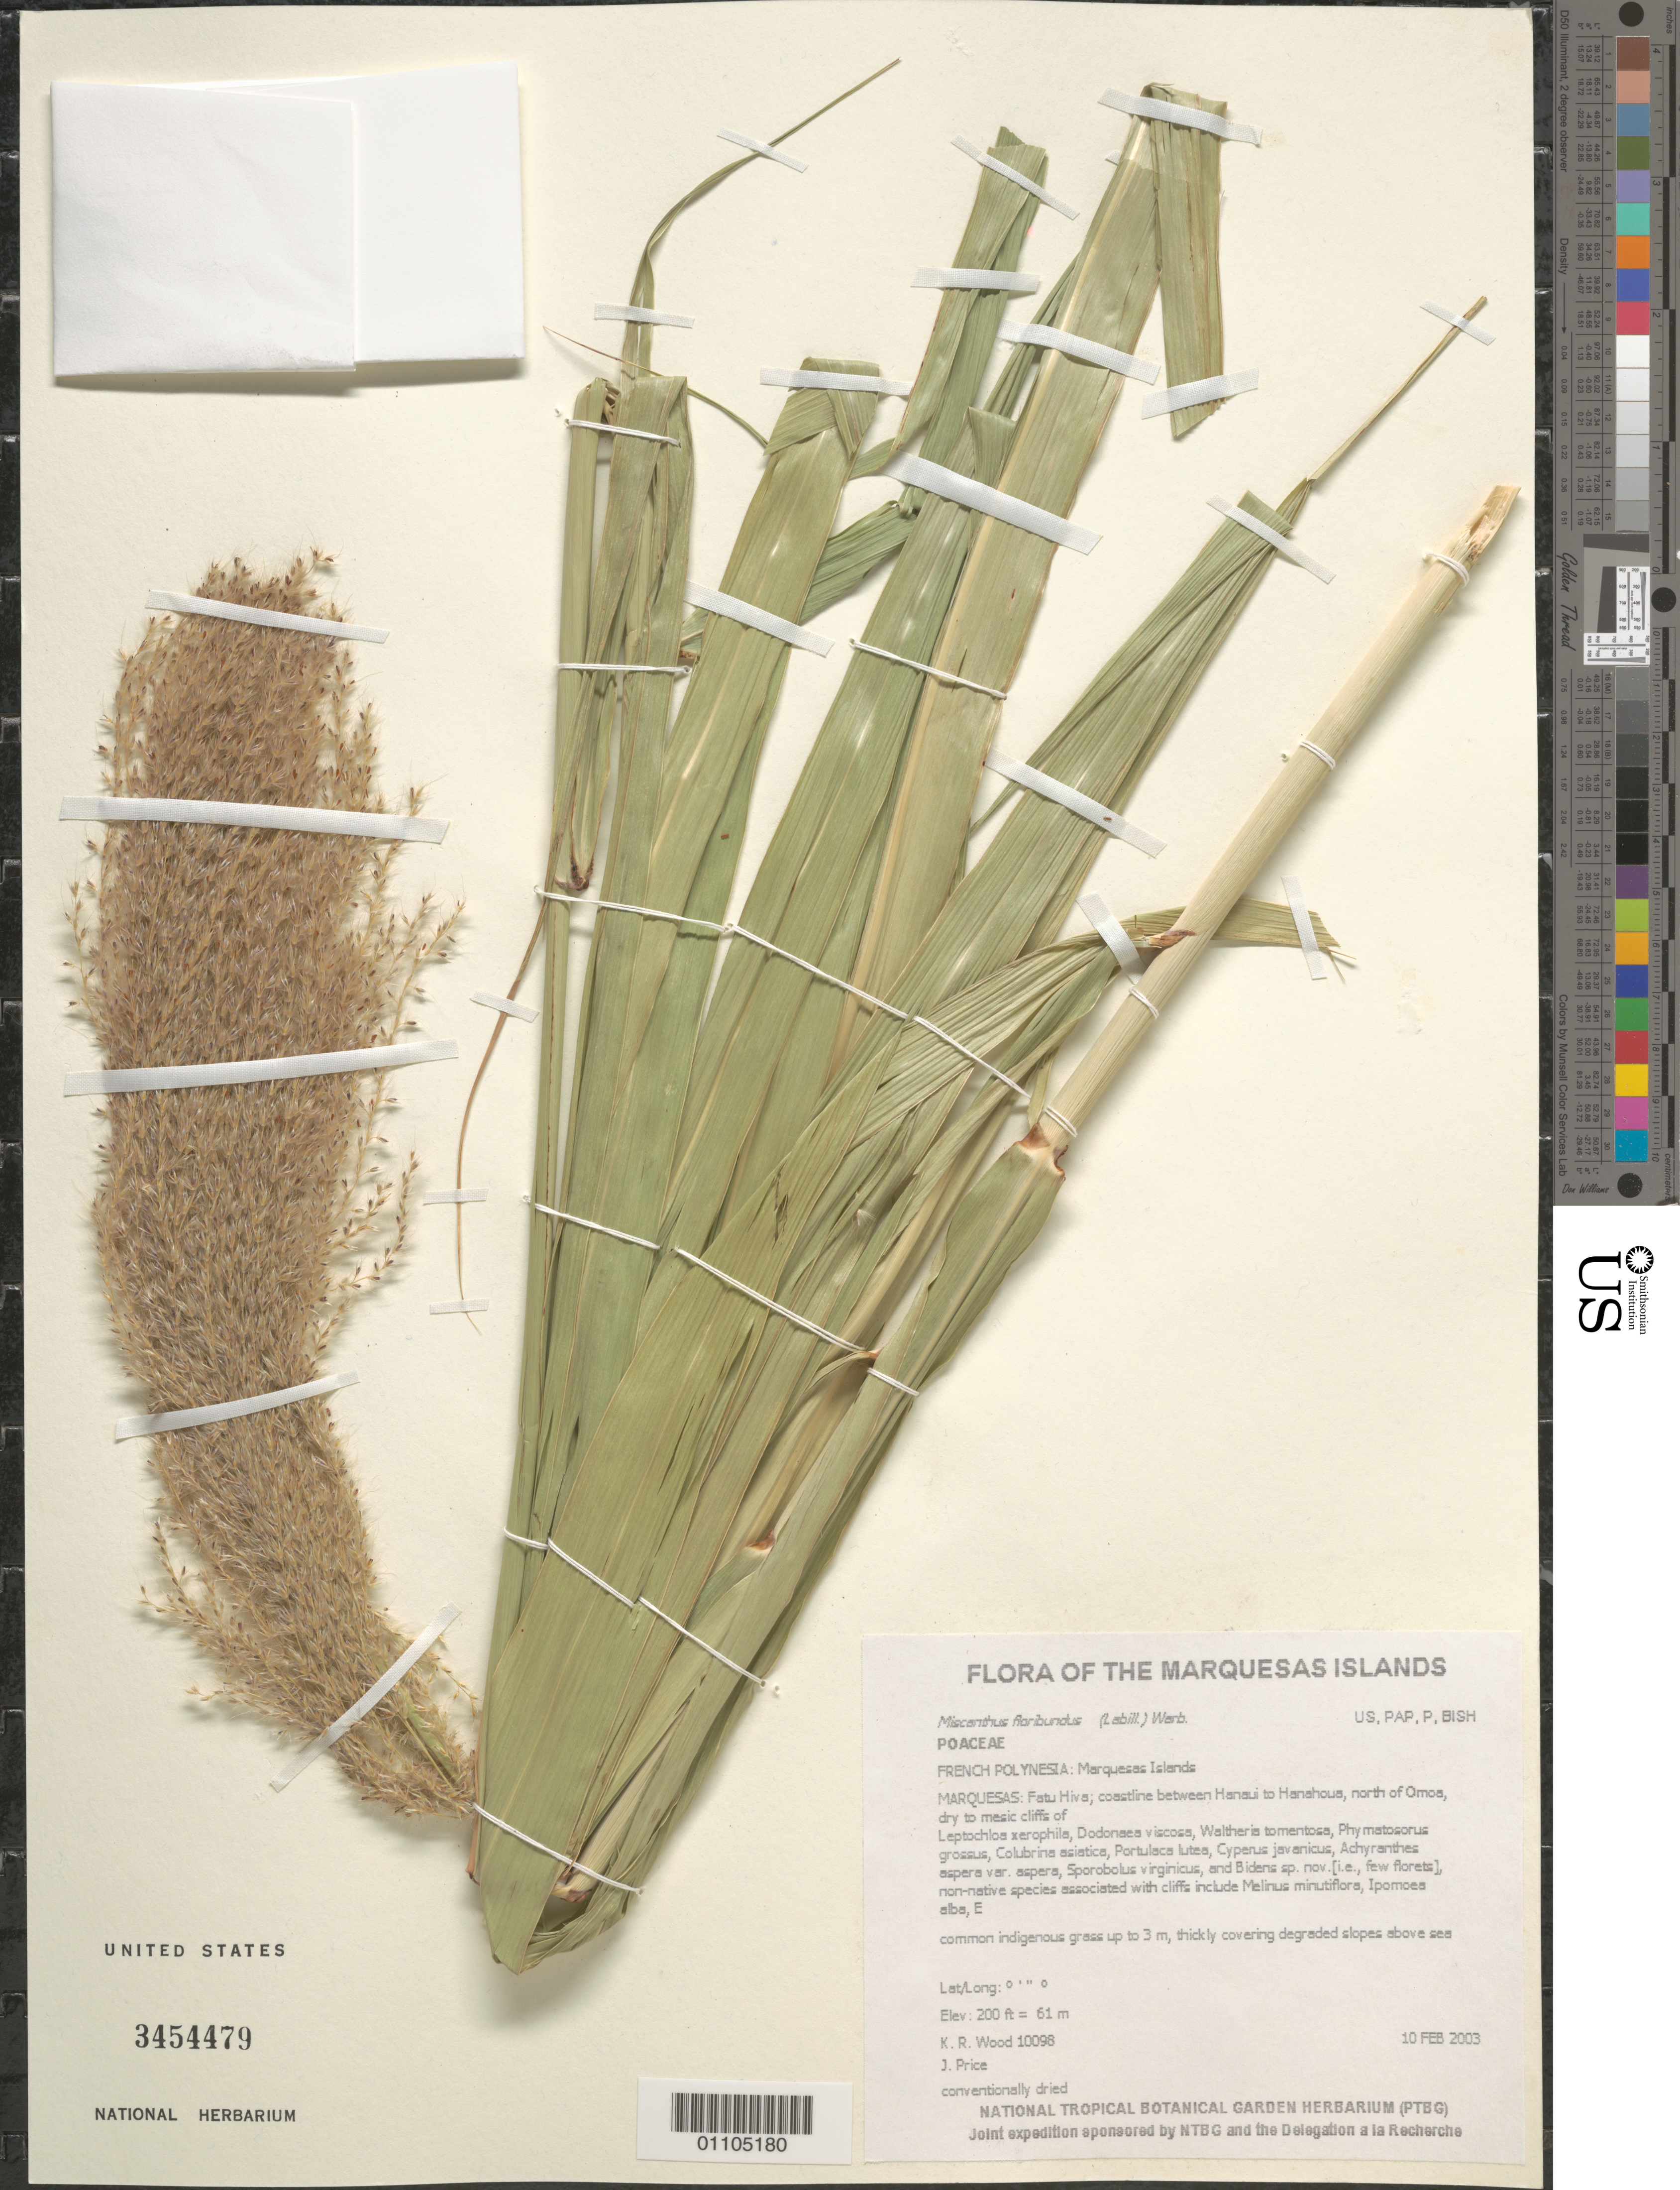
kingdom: Plantae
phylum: Tracheophyta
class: Liliopsida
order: Poales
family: Poaceae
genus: Miscanthus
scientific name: Miscanthus floridulus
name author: (Labill.) Warb.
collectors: K. R. Wood & J. Price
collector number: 10098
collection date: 2003-02-10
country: French Polynesia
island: Fatu Hiva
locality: Coastline between Hanaui to Hanahoua, north of Omoa, dry to mesic cliffs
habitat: Low-slope, W aspect, moderate slope, open, dry to mesic. Degraded slopes above sea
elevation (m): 61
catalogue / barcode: US 3454479